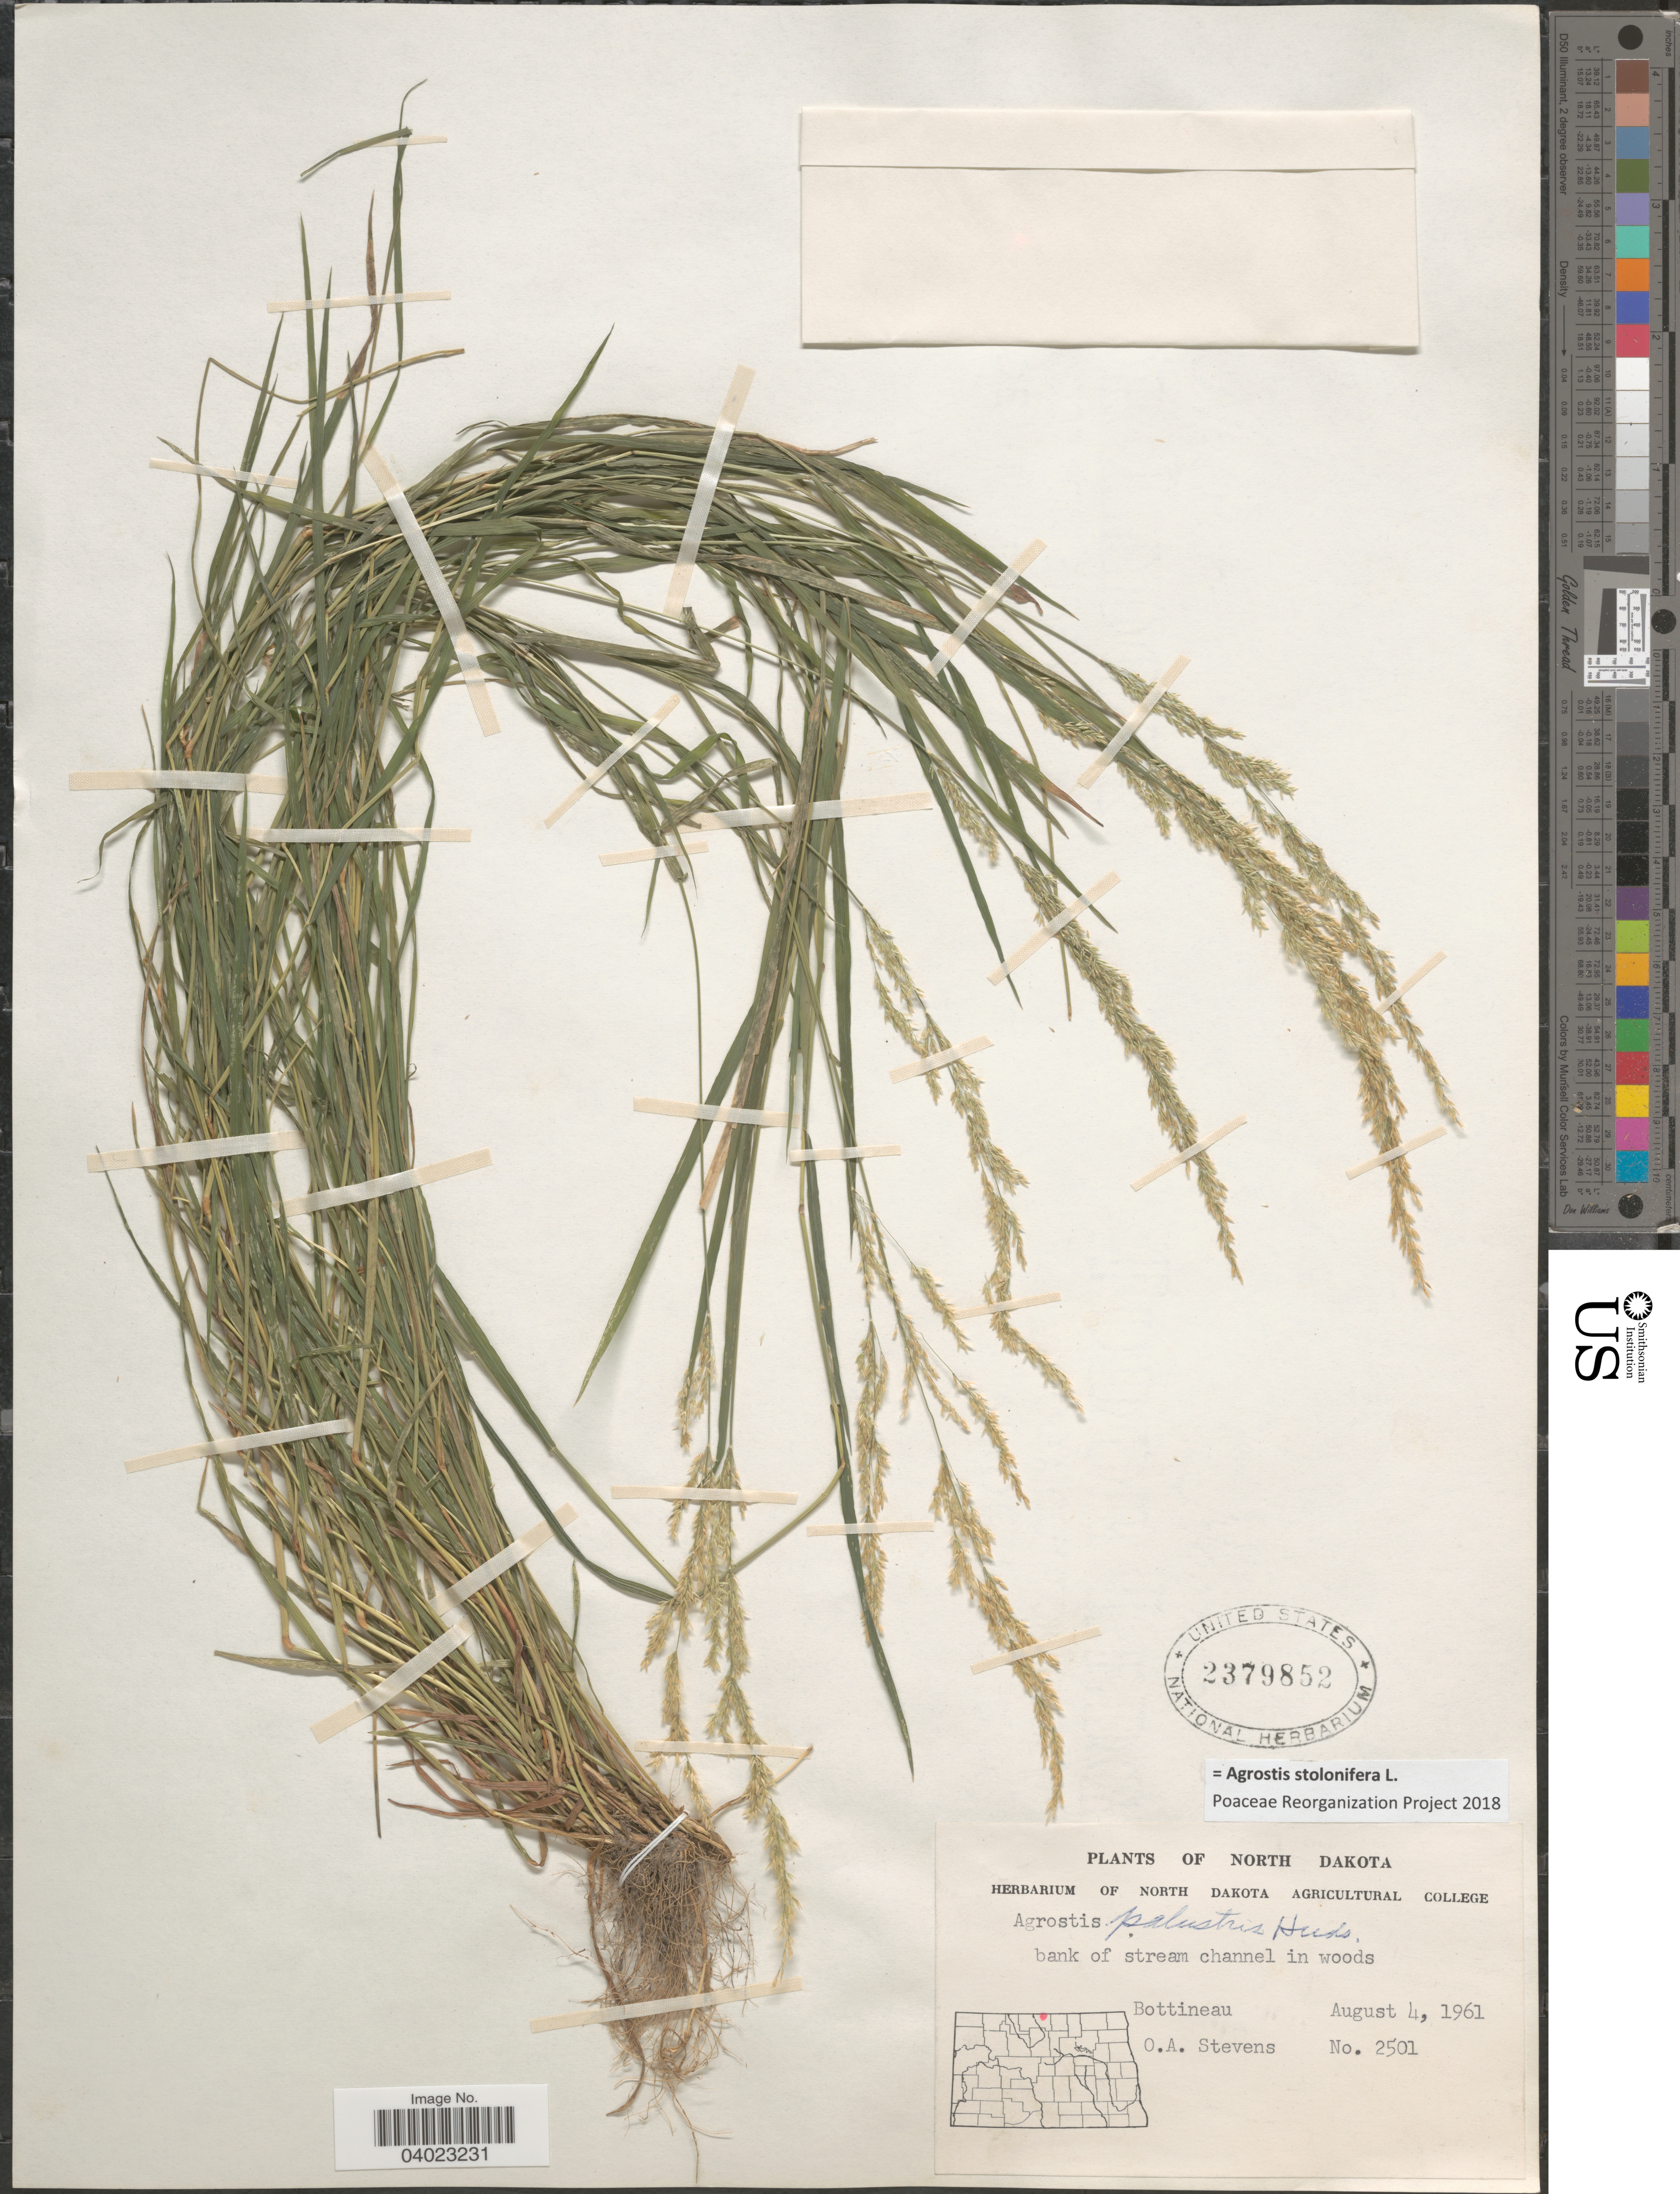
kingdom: Plantae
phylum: Tracheophyta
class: Liliopsida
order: Poales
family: Poaceae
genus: Agrostis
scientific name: Agrostis stolonifera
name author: L.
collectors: O. A. Stevens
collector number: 2501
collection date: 1961-08-04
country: United States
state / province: North Dakota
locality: Bank of stream channel in woods. Bottineau.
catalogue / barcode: US 2379852